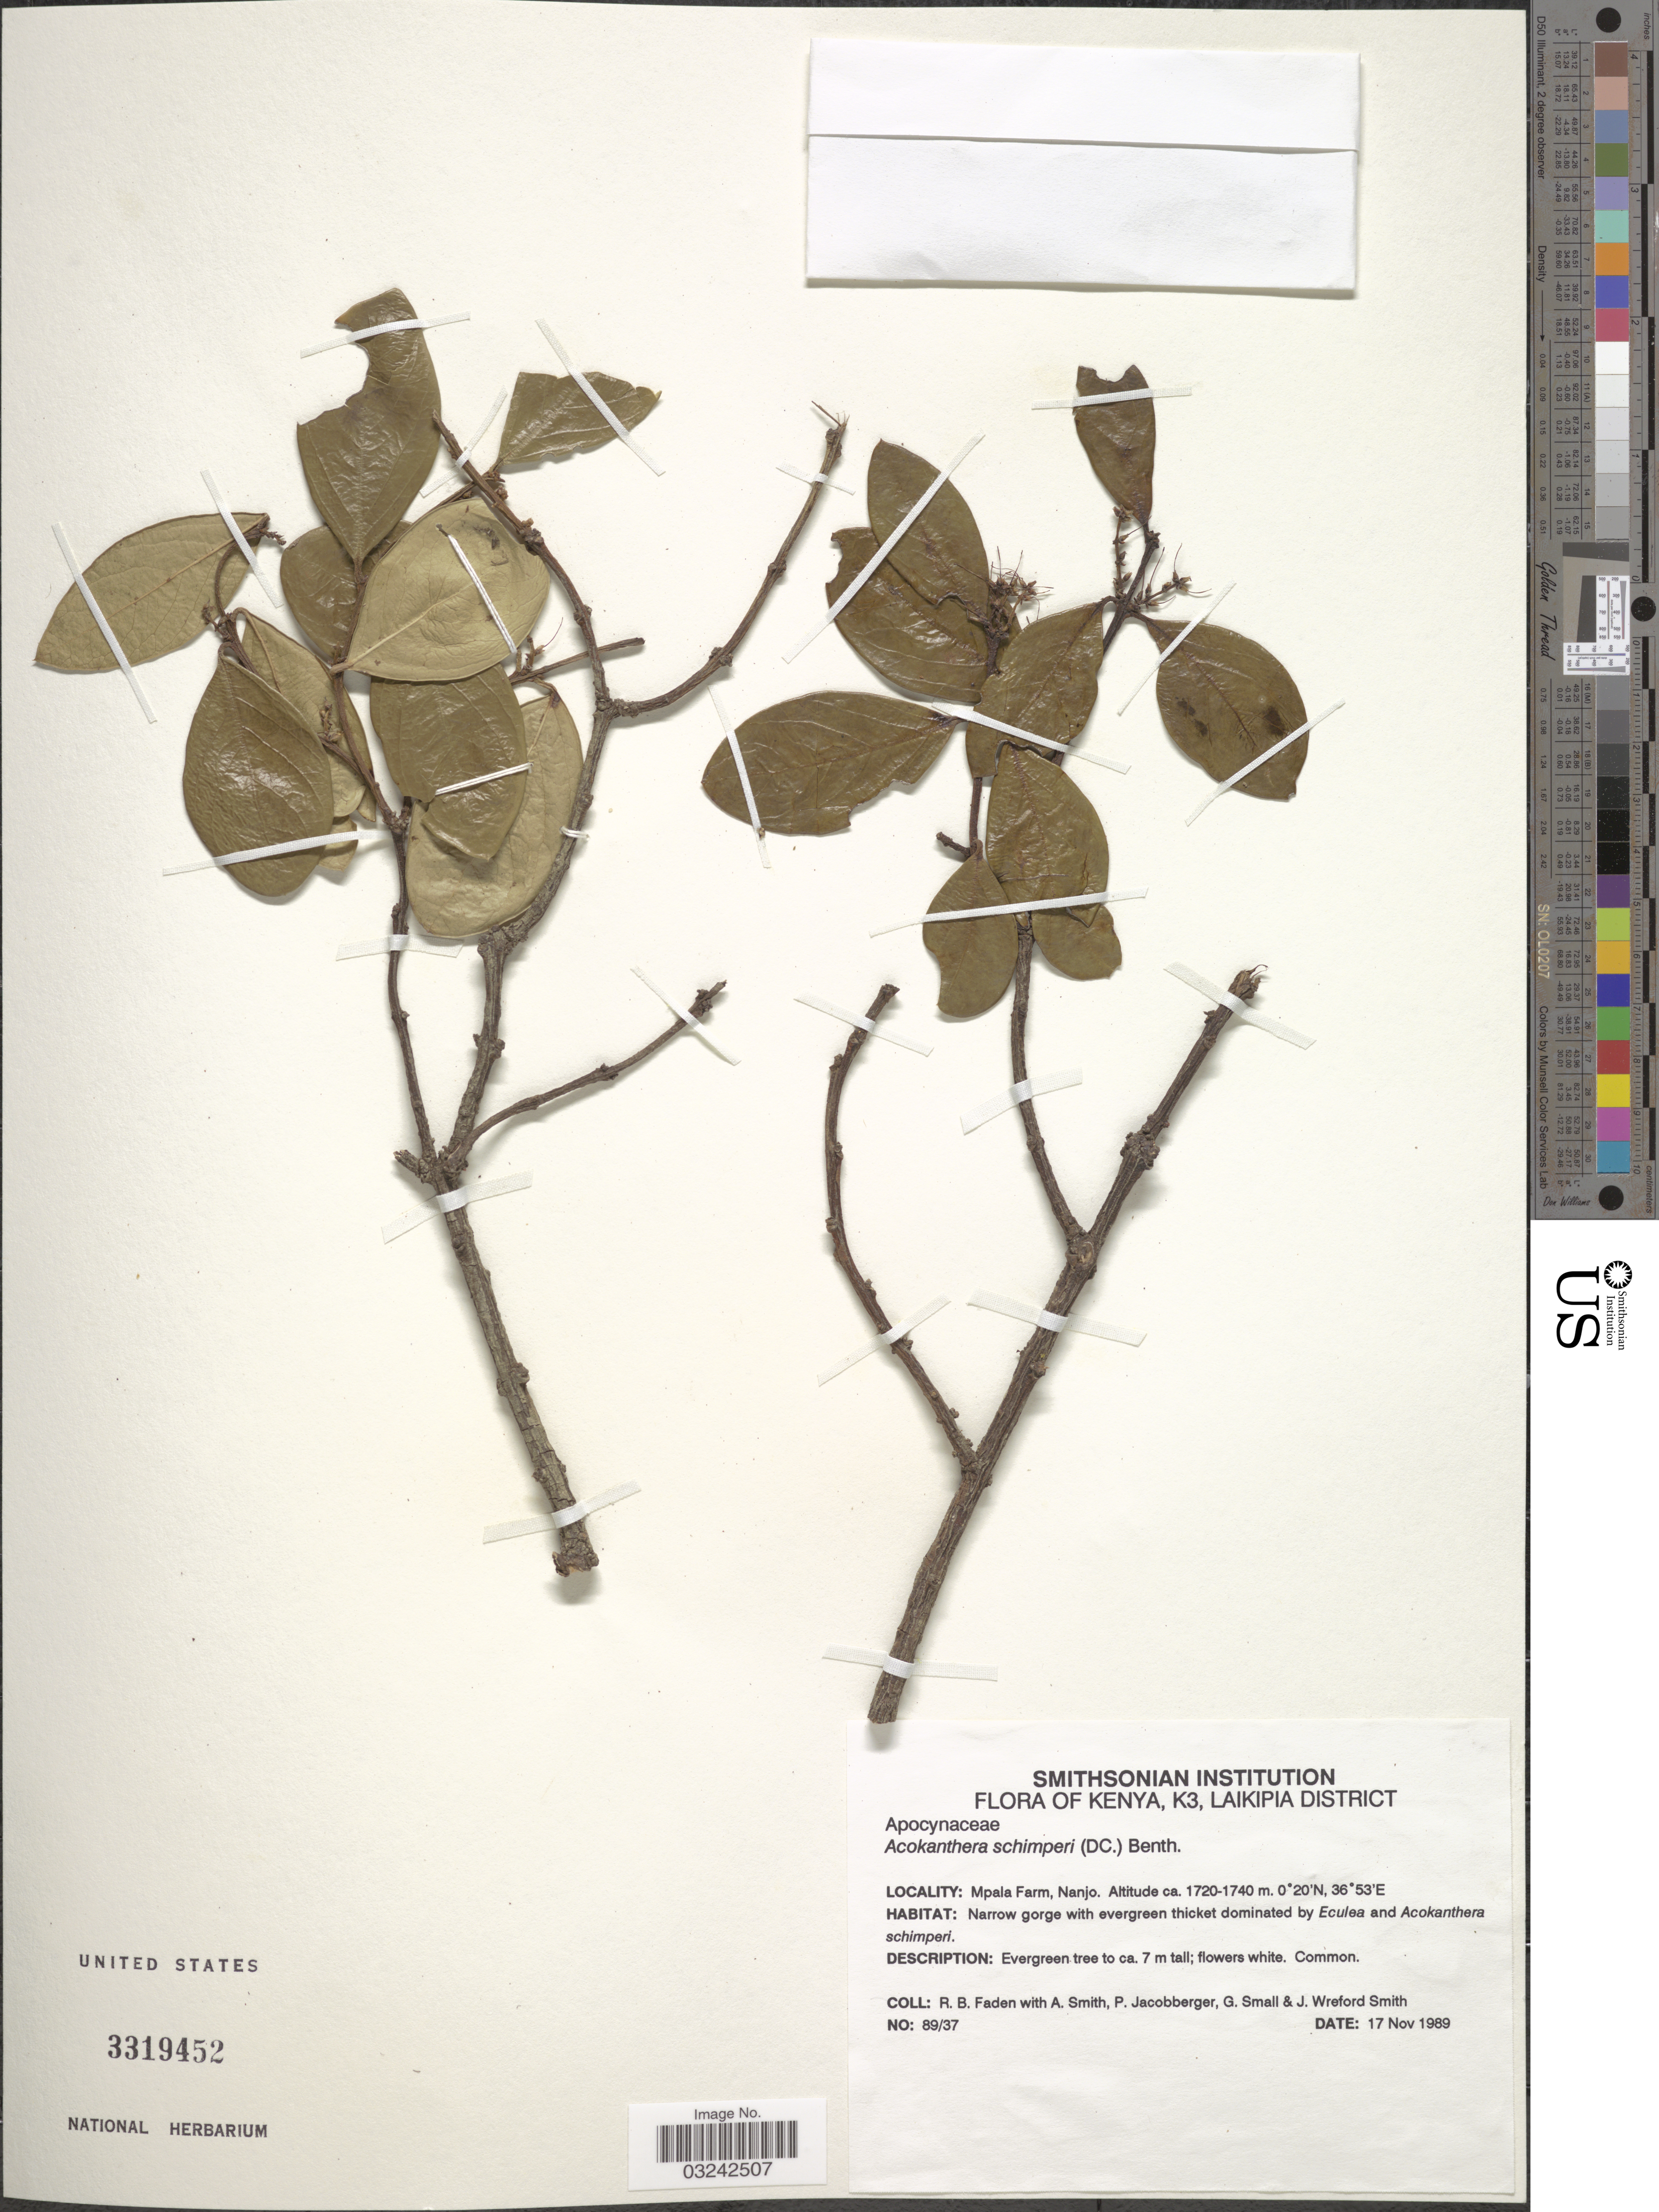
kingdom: Plantae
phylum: Tracheophyta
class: Magnoliopsida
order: Gentianales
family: Apocynaceae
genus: Acokanthera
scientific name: Acokanthera schimperi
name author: (DC.) Schweinf.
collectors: R. B. Faden, A. Smith, P. Jacobberger, G. Small & J. W. Smith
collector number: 89/37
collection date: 1989-11-17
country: Kenya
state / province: Laikipia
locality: K3. Mpala Farm, Nanjo.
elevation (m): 1720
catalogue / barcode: US 3319452